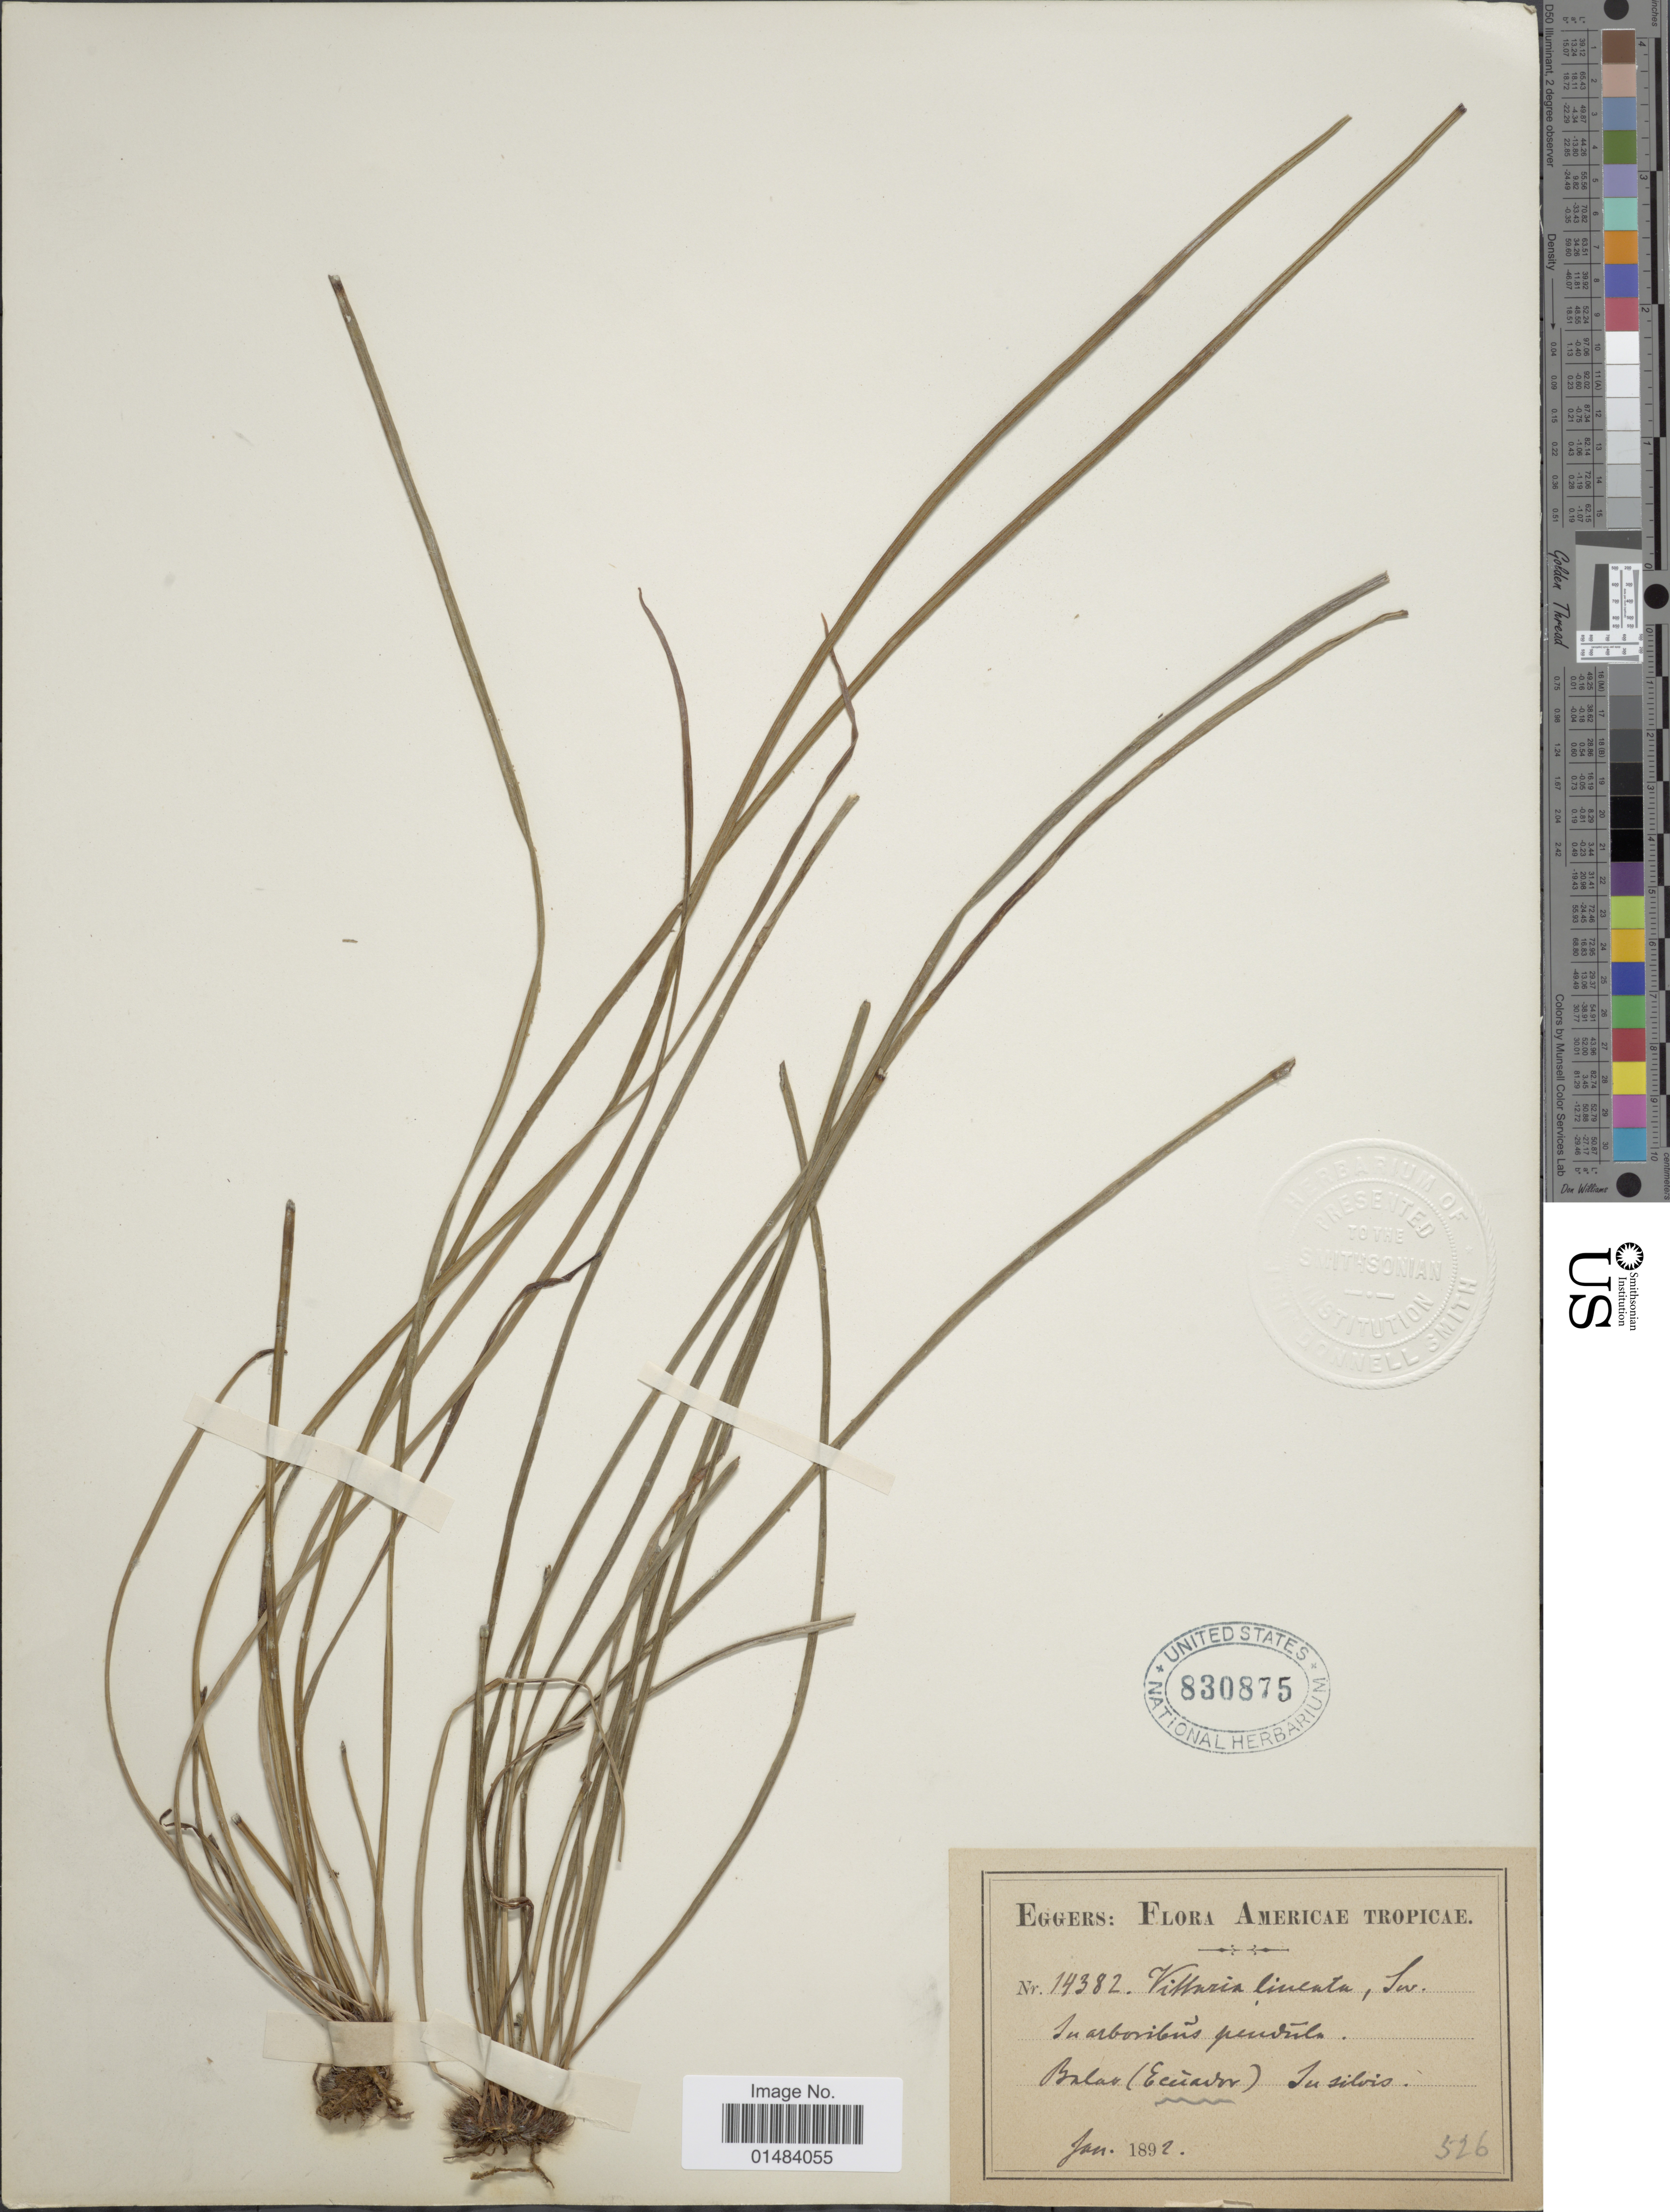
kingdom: Plantae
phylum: Tracheophyta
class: Polypodiopsida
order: Polypodiales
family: Pteridaceae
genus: Vittaria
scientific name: Vittaria lineata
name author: (L.) Sm.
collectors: -. Eggers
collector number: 14382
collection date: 1892-01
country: Ecuador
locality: Americaei Tropicae, Balor (Ecuador).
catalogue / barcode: US 830875